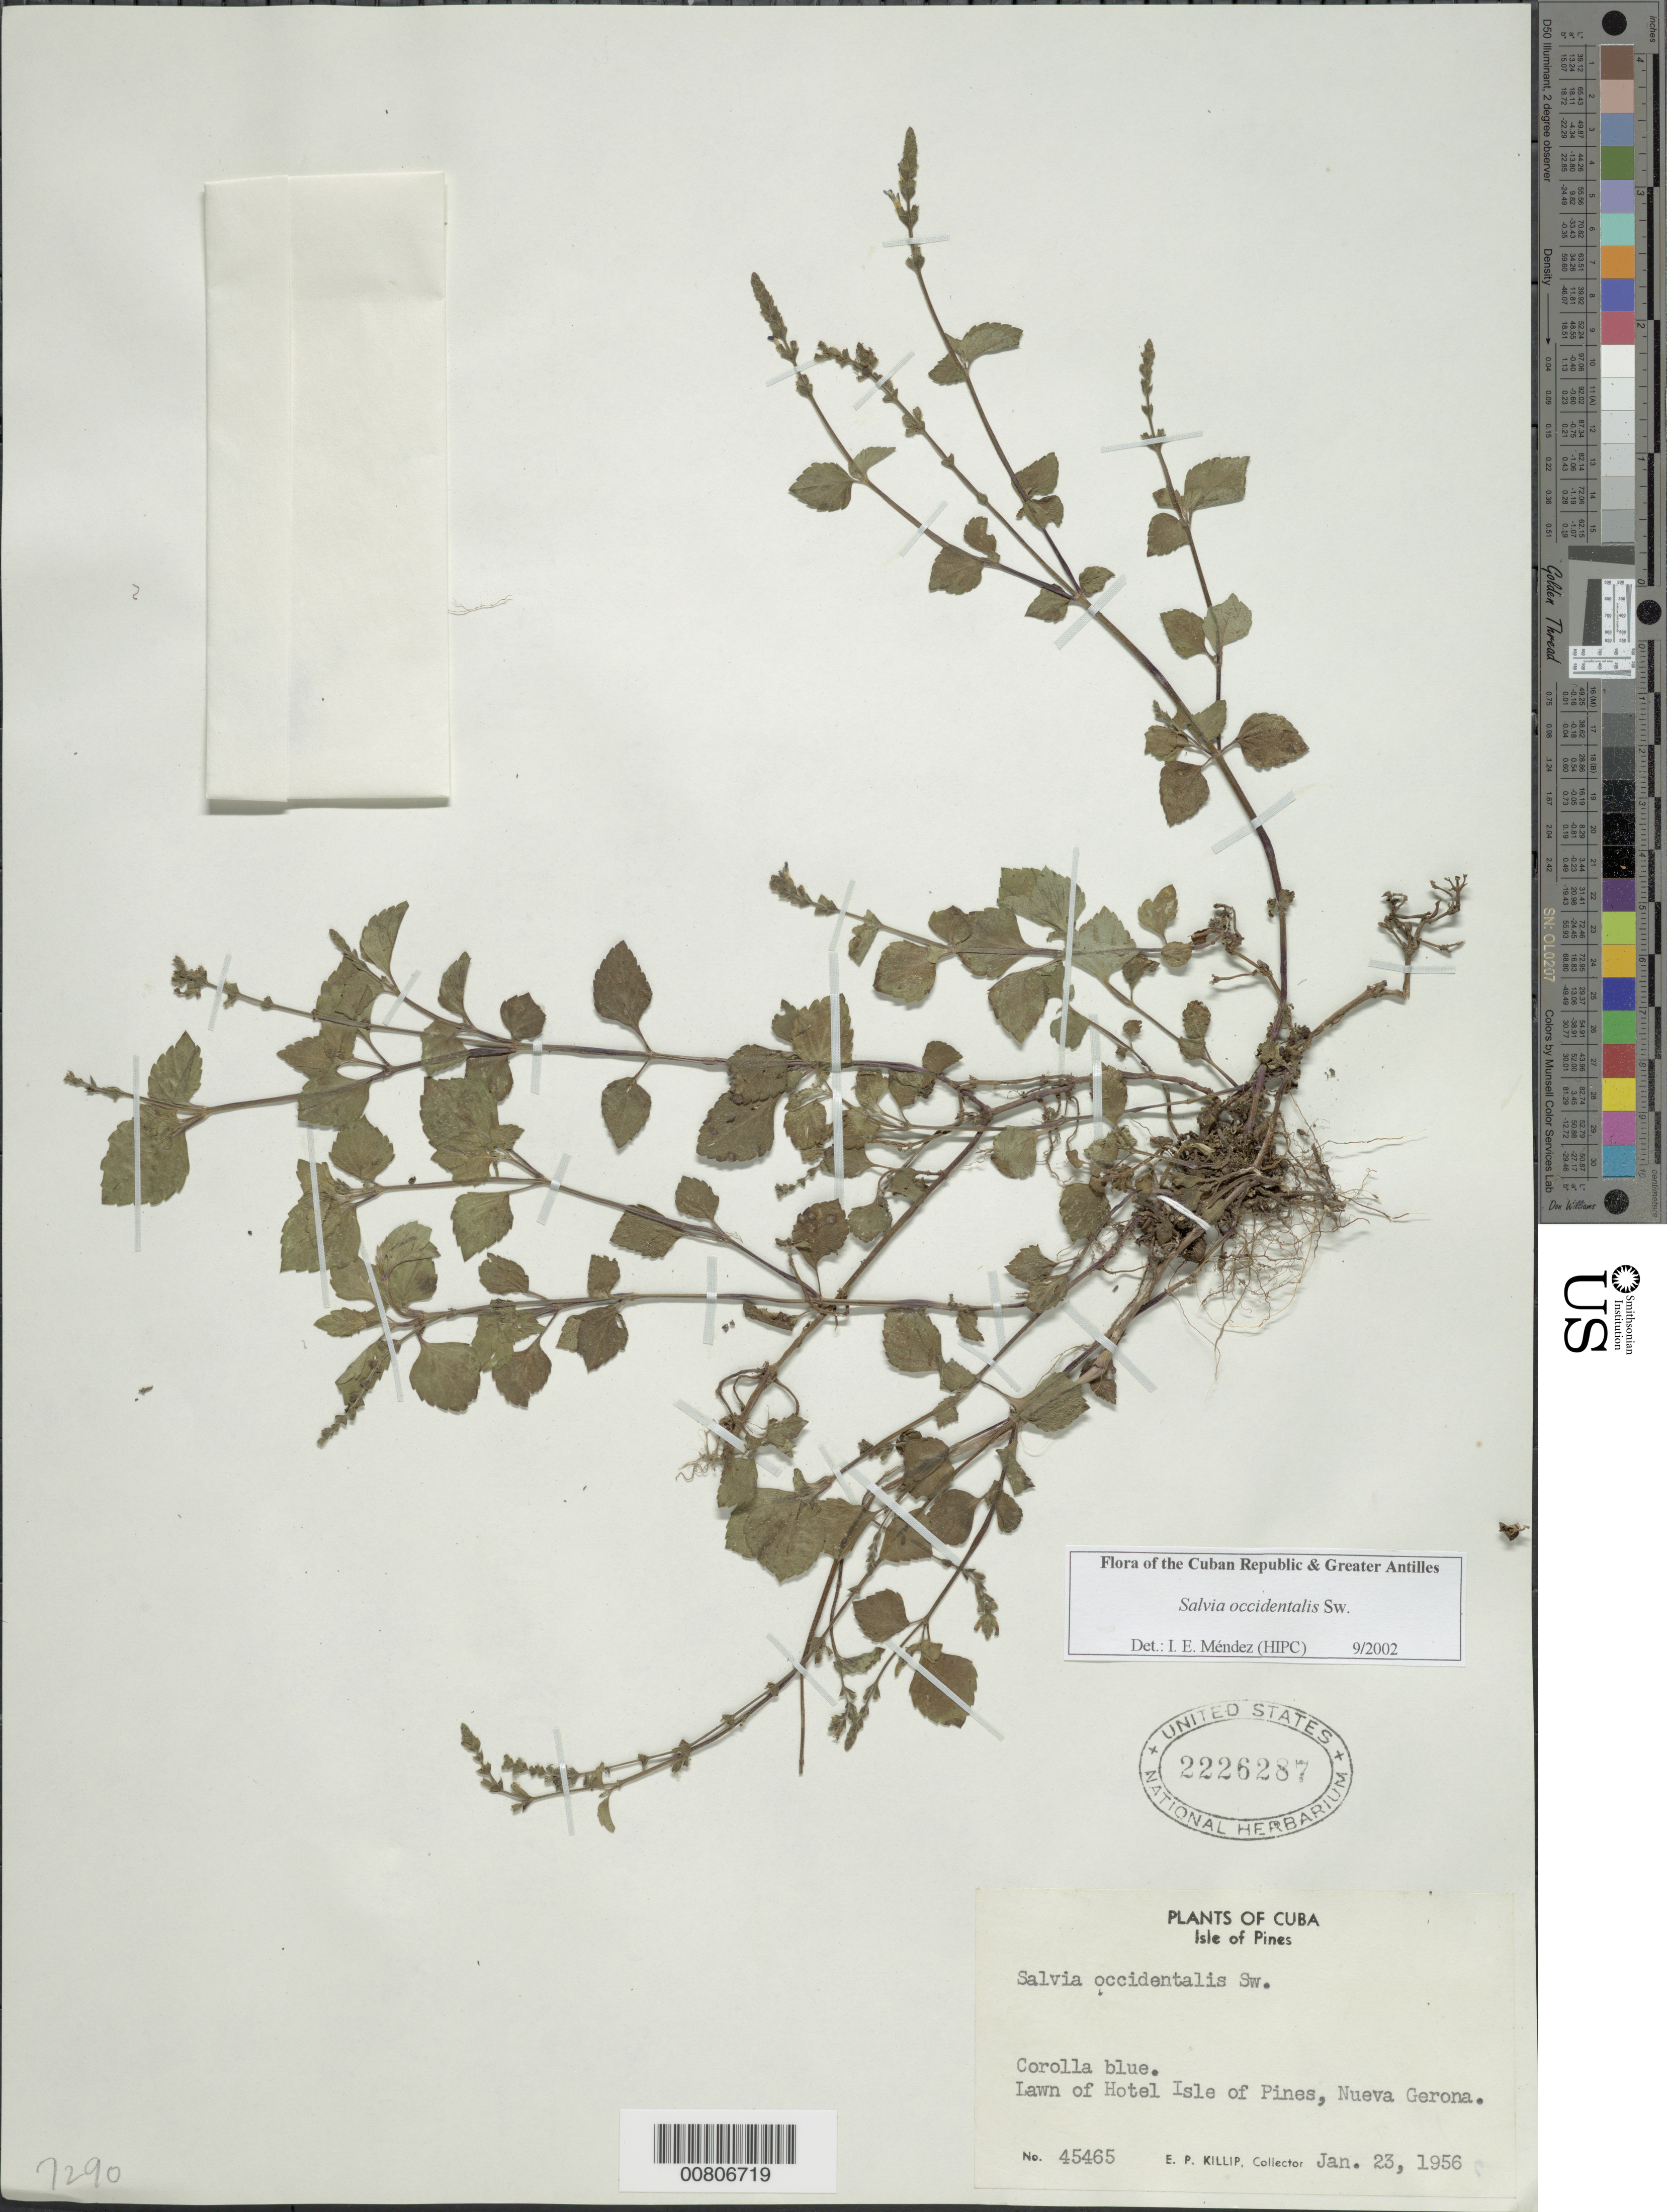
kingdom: Plantae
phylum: Tracheophyta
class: Magnoliopsida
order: Lamiales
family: Lamiaceae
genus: Salvia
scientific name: Salvia occidentalis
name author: Sw.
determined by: Méndez, Isidro E., (HIPC)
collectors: E. P. Killip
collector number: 45465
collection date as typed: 23 Jan 1956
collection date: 1956-01-23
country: Cuba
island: Isla de la Juventud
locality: Isle of Pines, Hotel Isle of Pines, Nueva Gerona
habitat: Lawn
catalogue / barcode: US 2226287